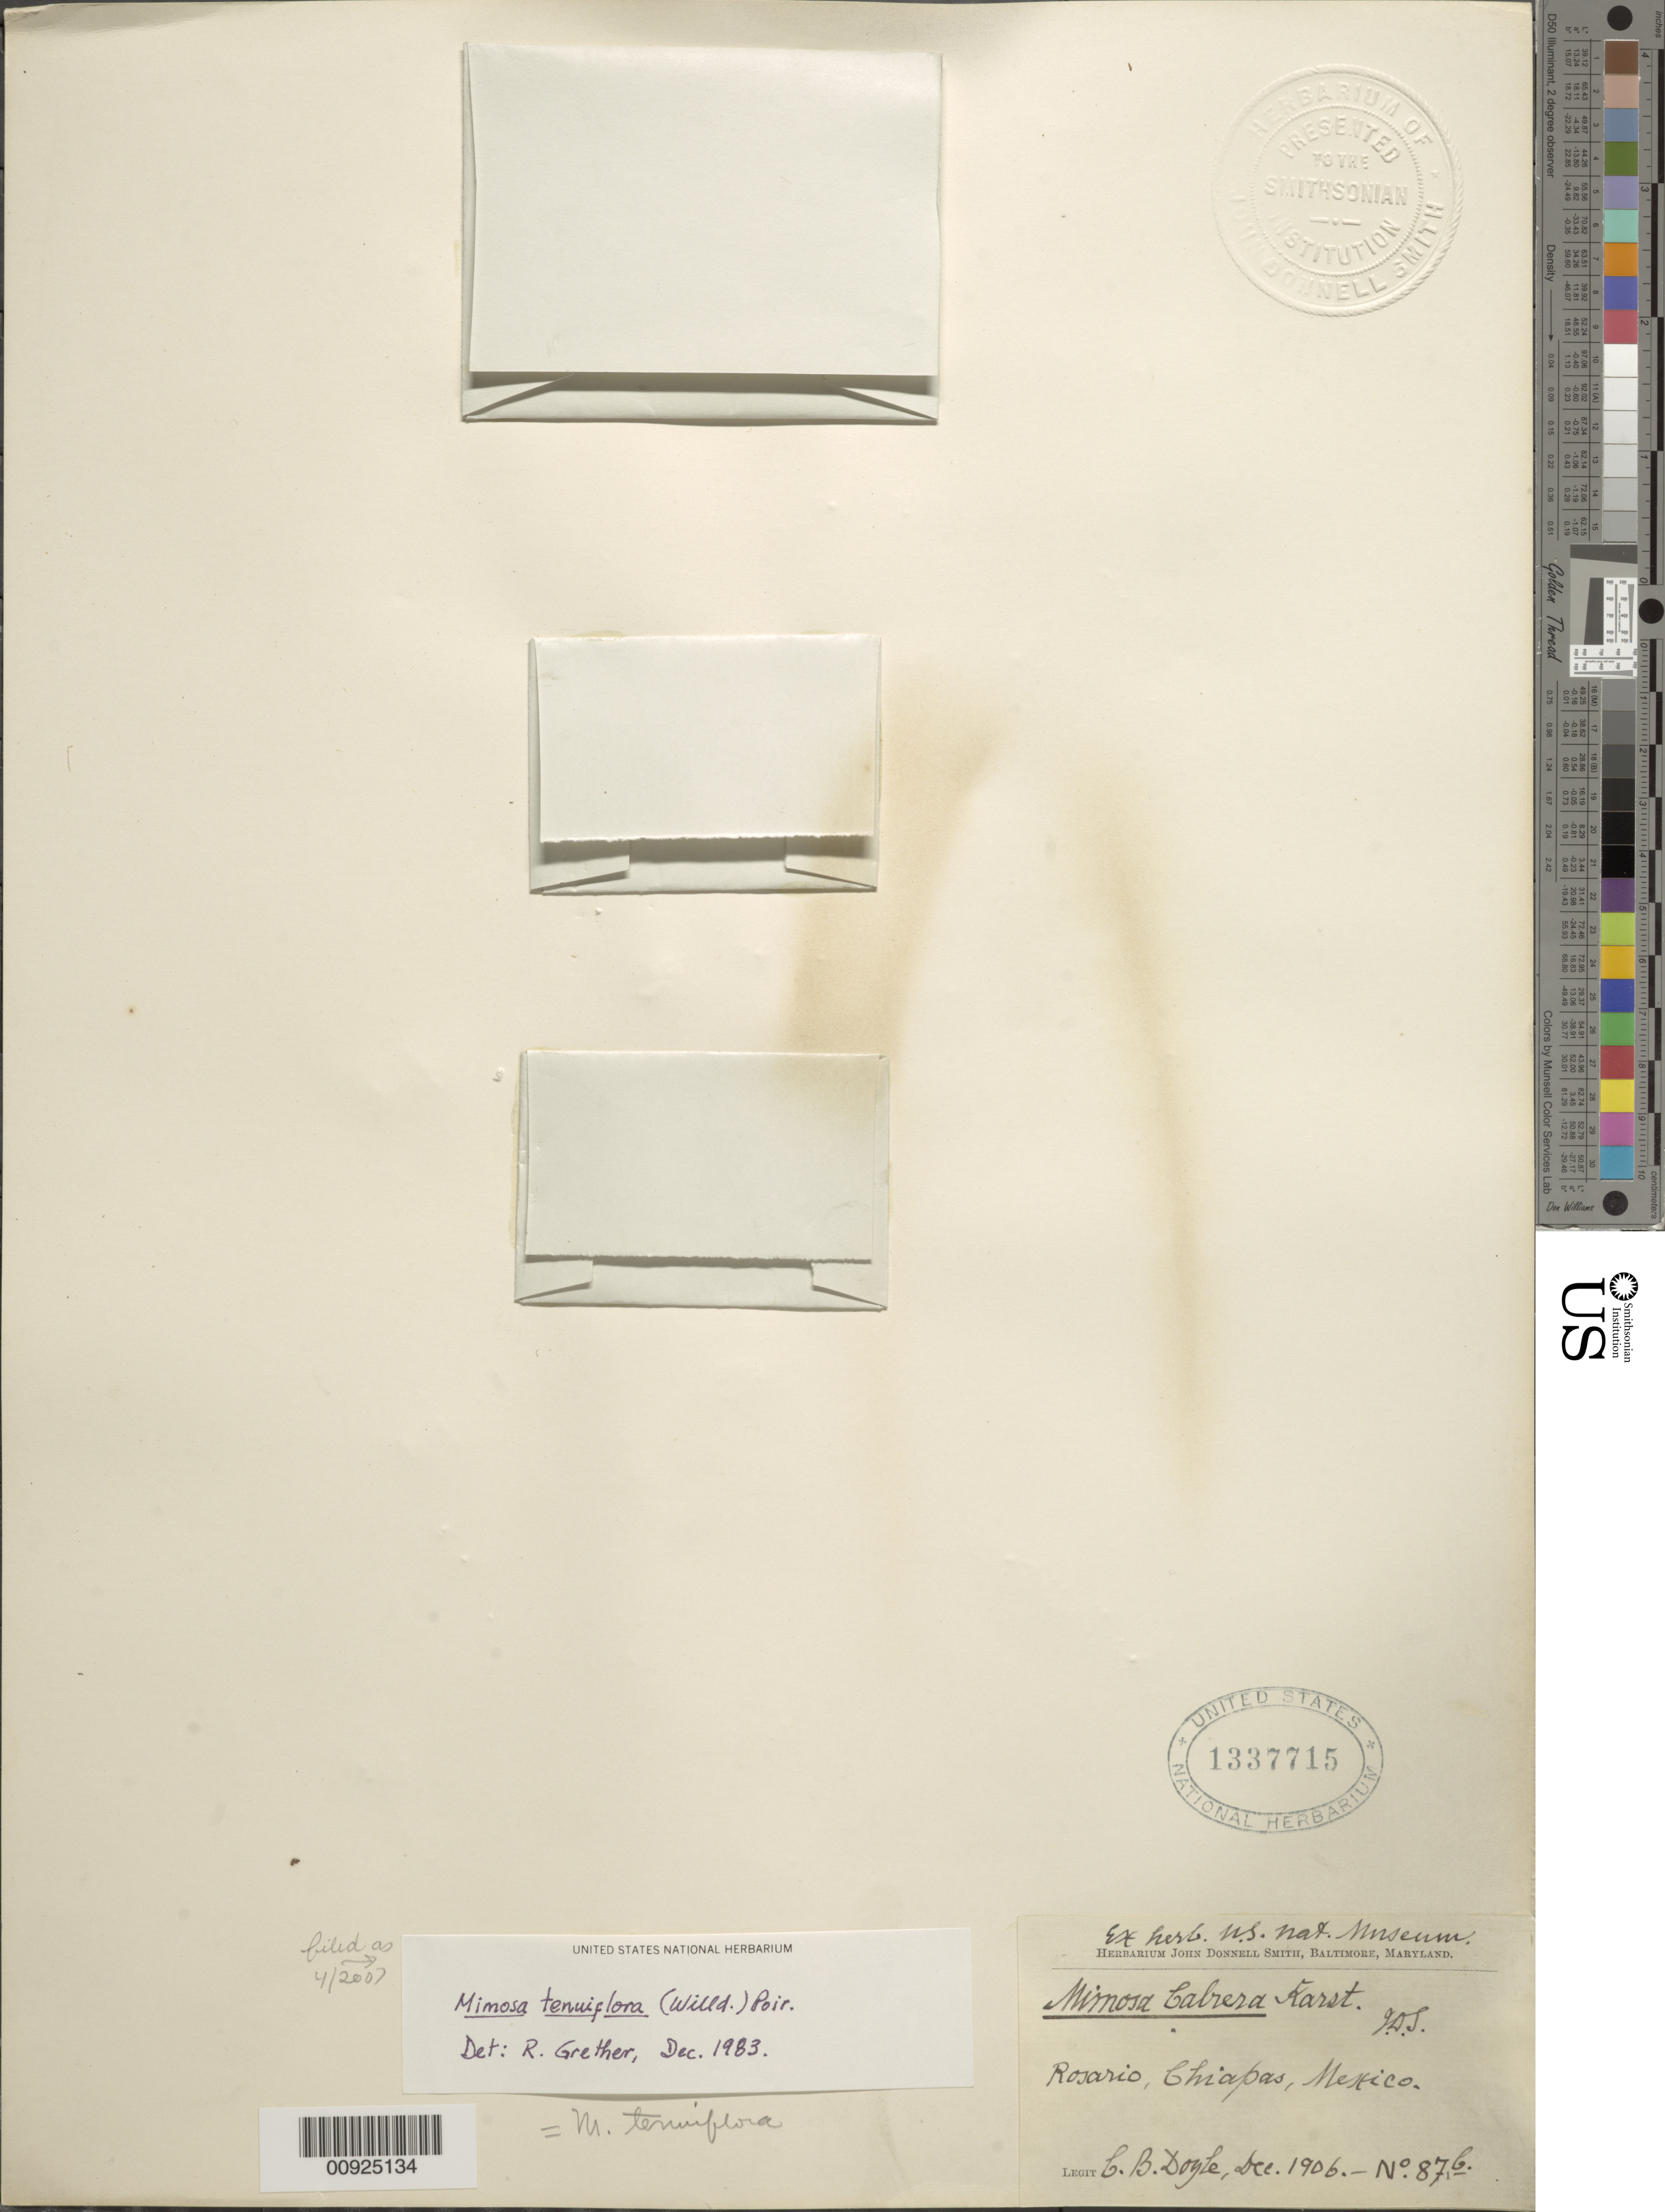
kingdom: Plantae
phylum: Tracheophyta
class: Magnoliopsida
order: Fabales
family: Fabaceae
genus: Mimosa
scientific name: Mimosa tenuiflora Benth., nom. illeg. hom.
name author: Benth.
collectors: C. Doyle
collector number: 87 b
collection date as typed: Dec 1906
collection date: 1906-12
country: Mexico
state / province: Chiapas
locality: Rosario, Chiapas.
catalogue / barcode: US 1337715